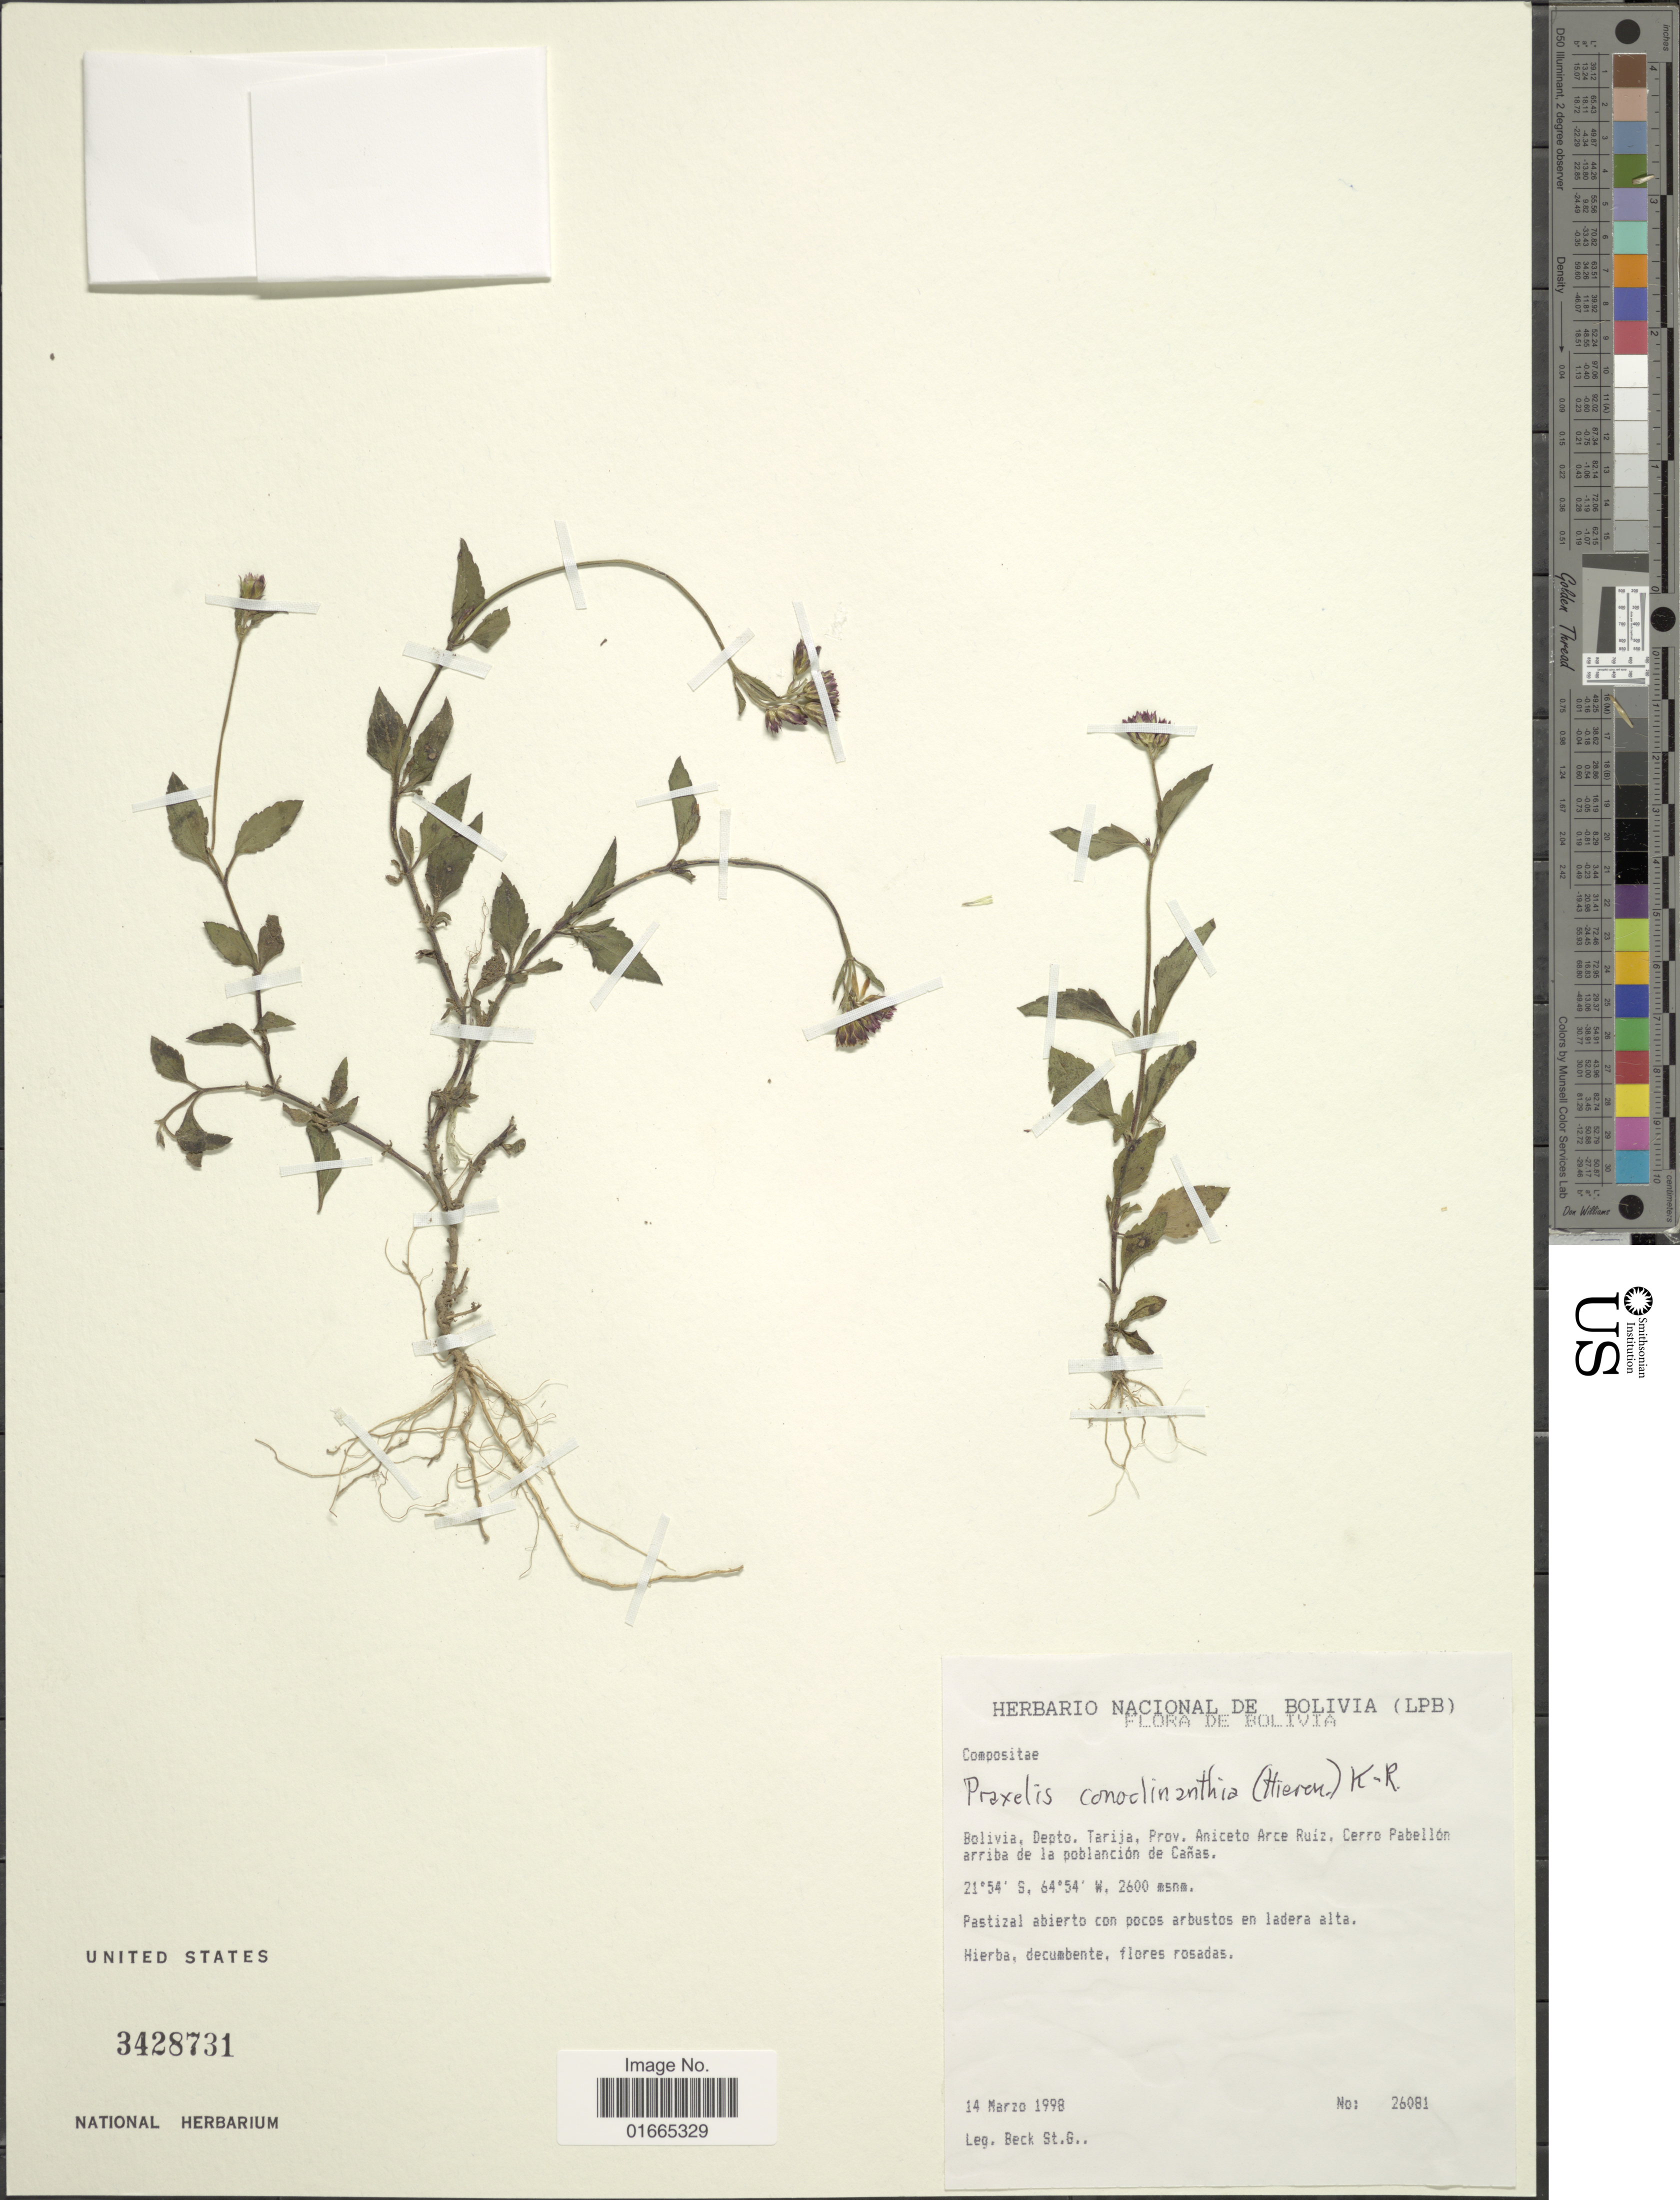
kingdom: Plantae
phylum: Tracheophyta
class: Magnoliopsida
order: Asterales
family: Asteraceae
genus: Praxelis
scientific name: Praxelis conoclinanthia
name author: (Hieron.) R.M. King & H. Rob.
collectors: S. G. Beck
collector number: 26081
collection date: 1998-03-14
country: Bolivia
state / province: Tarija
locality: Bolivia, Deotp. Tarija, Prov. Aniceto Arce Ruiz, Cerro Pabellón arriba de la poblanción de Cañas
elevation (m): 2600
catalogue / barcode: US 3428731